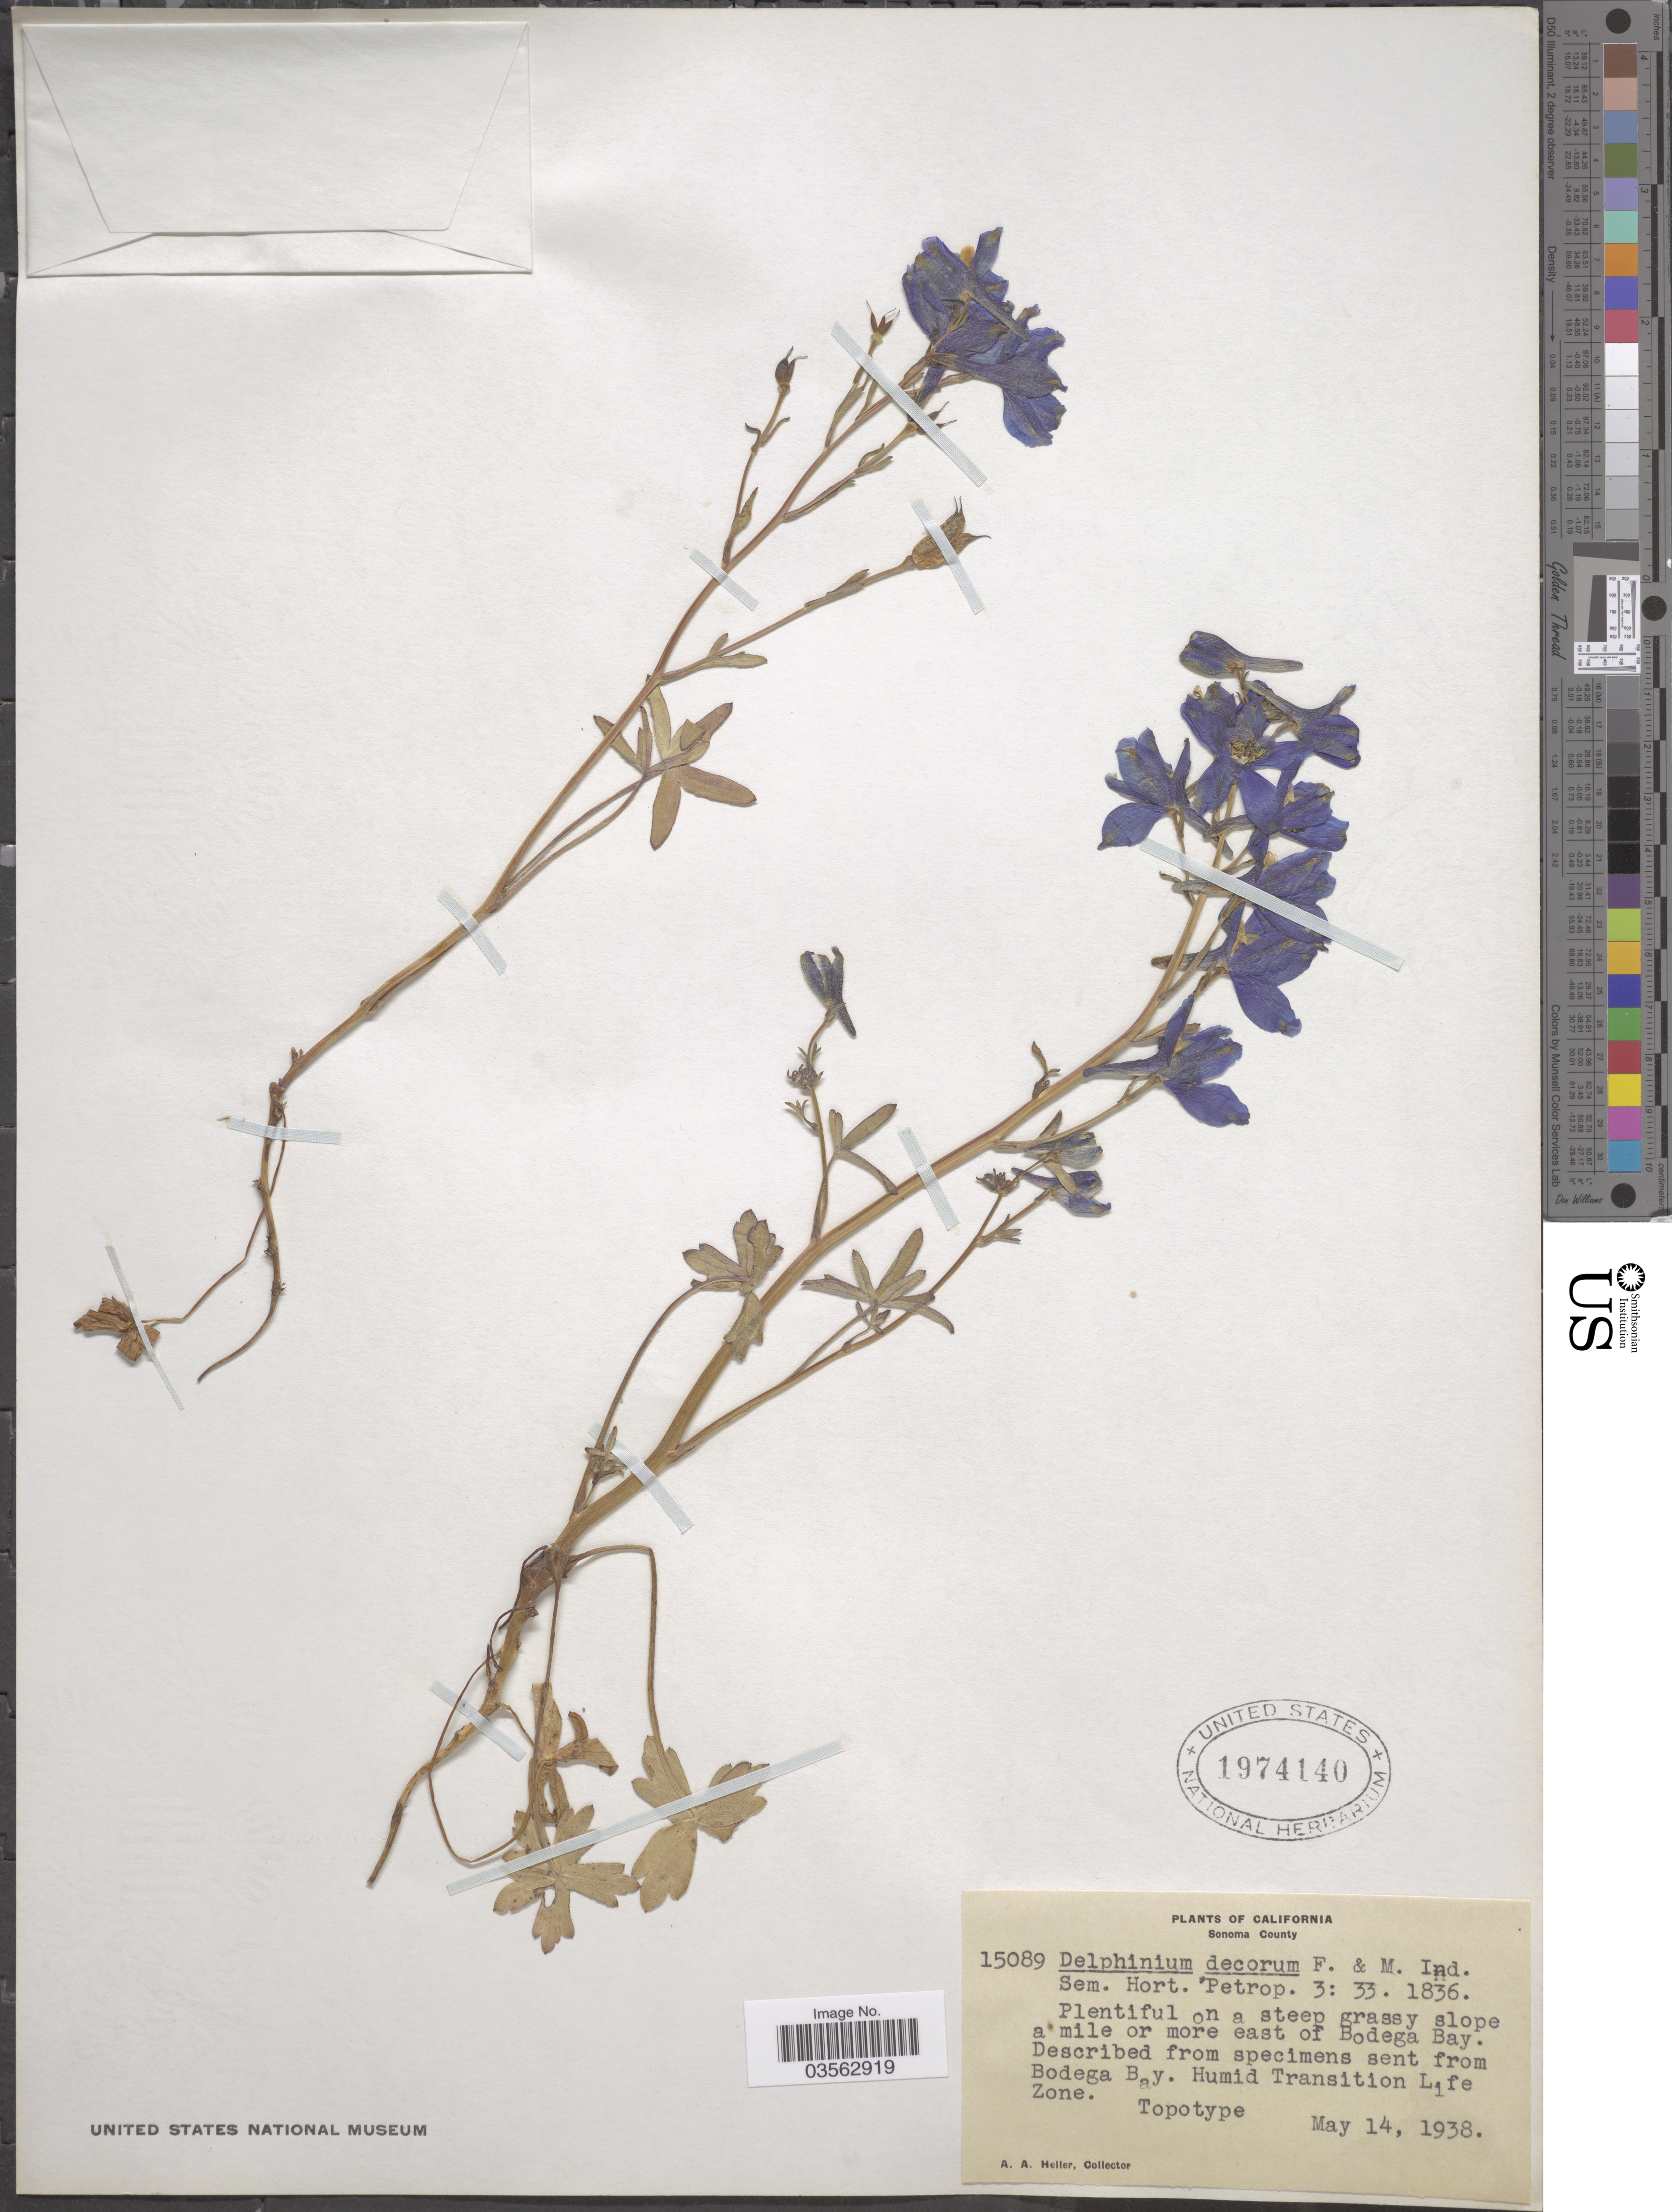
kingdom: Plantae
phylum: Tracheophyta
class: Magnoliopsida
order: Ranunculales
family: Ranunculaceae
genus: Delphinium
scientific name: Delphinium decorum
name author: Fisch. & C.A. Mey.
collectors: A. A. Heller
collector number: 15089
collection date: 1938-05-14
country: United States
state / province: California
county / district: Sonoma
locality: Sonoma County. A mile or more east of Bodega Bay. Humid Transition Life Zone.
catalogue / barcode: US 1974140